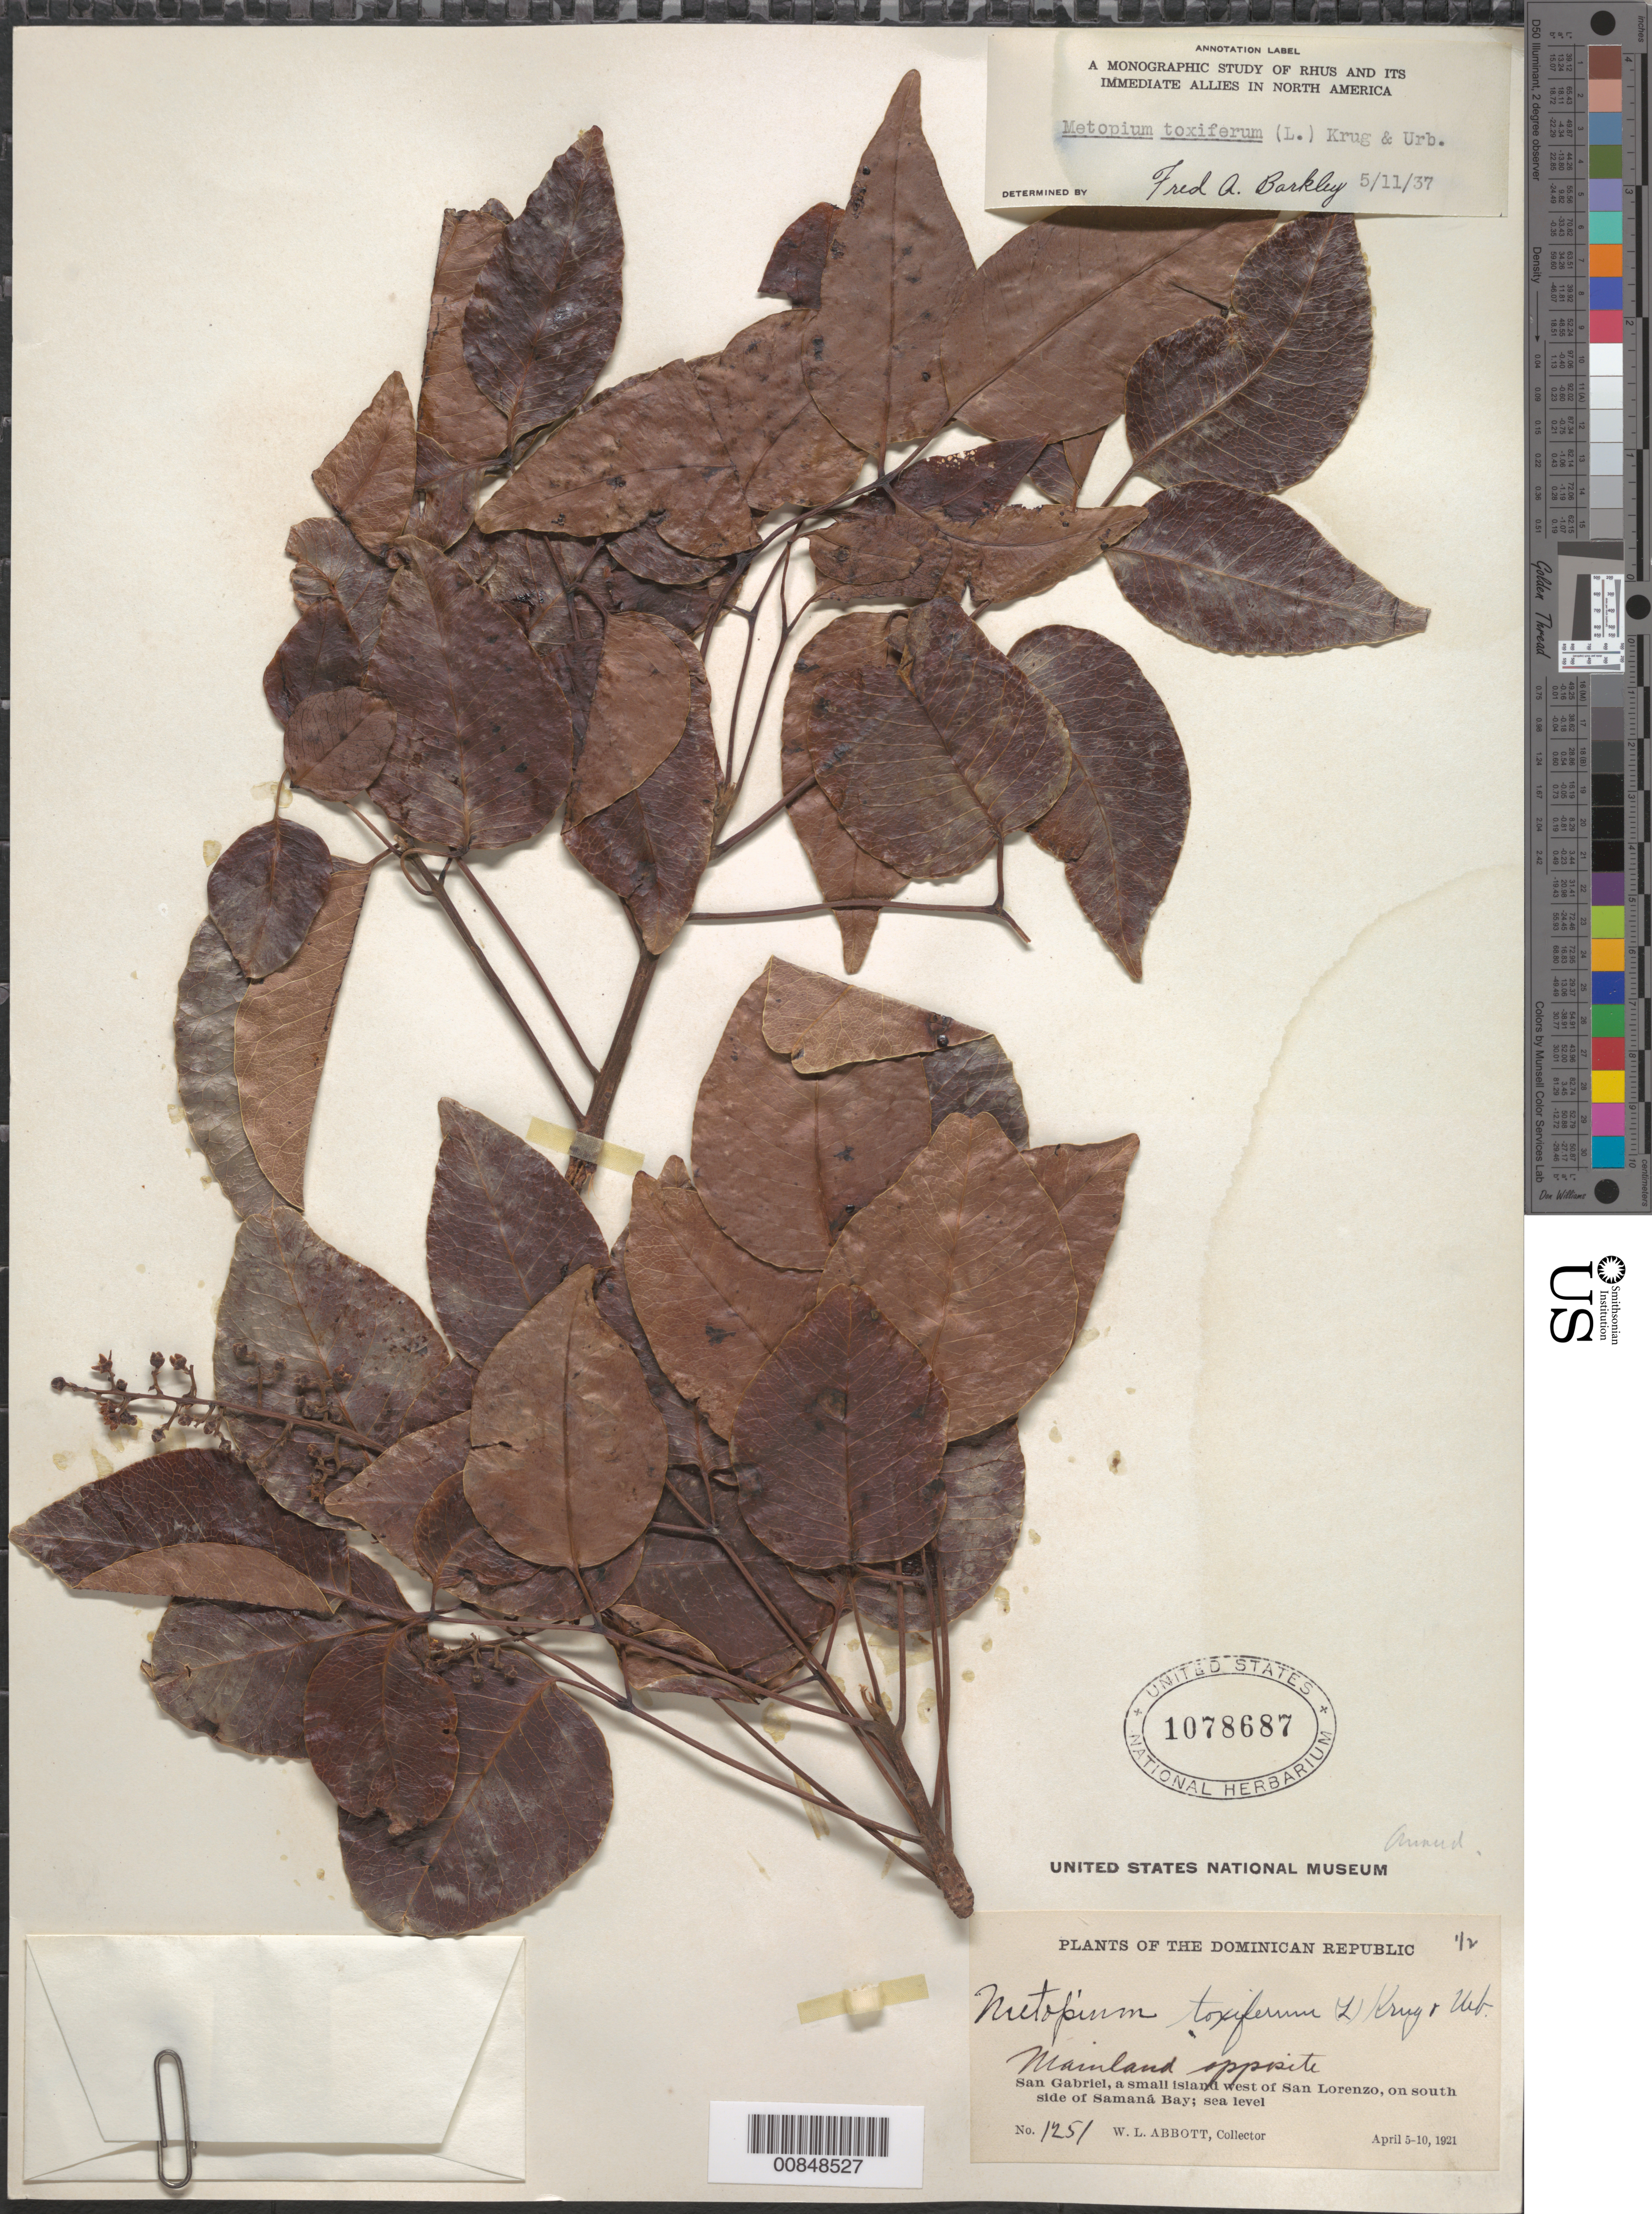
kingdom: Plantae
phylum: Tracheophyta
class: Magnoliopsida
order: Sapindales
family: Anacardiaceae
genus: Metopium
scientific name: Metopium toxiferum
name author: (L.) Krug & Urb.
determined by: Barkley, F. A.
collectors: W. L. Abbott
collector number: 1251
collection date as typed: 05 Apr 1921 to 11 Apr 1921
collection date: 1921-04-05/1921-04-11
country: Dominican Republic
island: Hispaniola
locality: Mainland opposite San Gabriel, a small island W of San Lorenza Bay, south coast of Samaná Bay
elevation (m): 0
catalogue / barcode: US 1078687